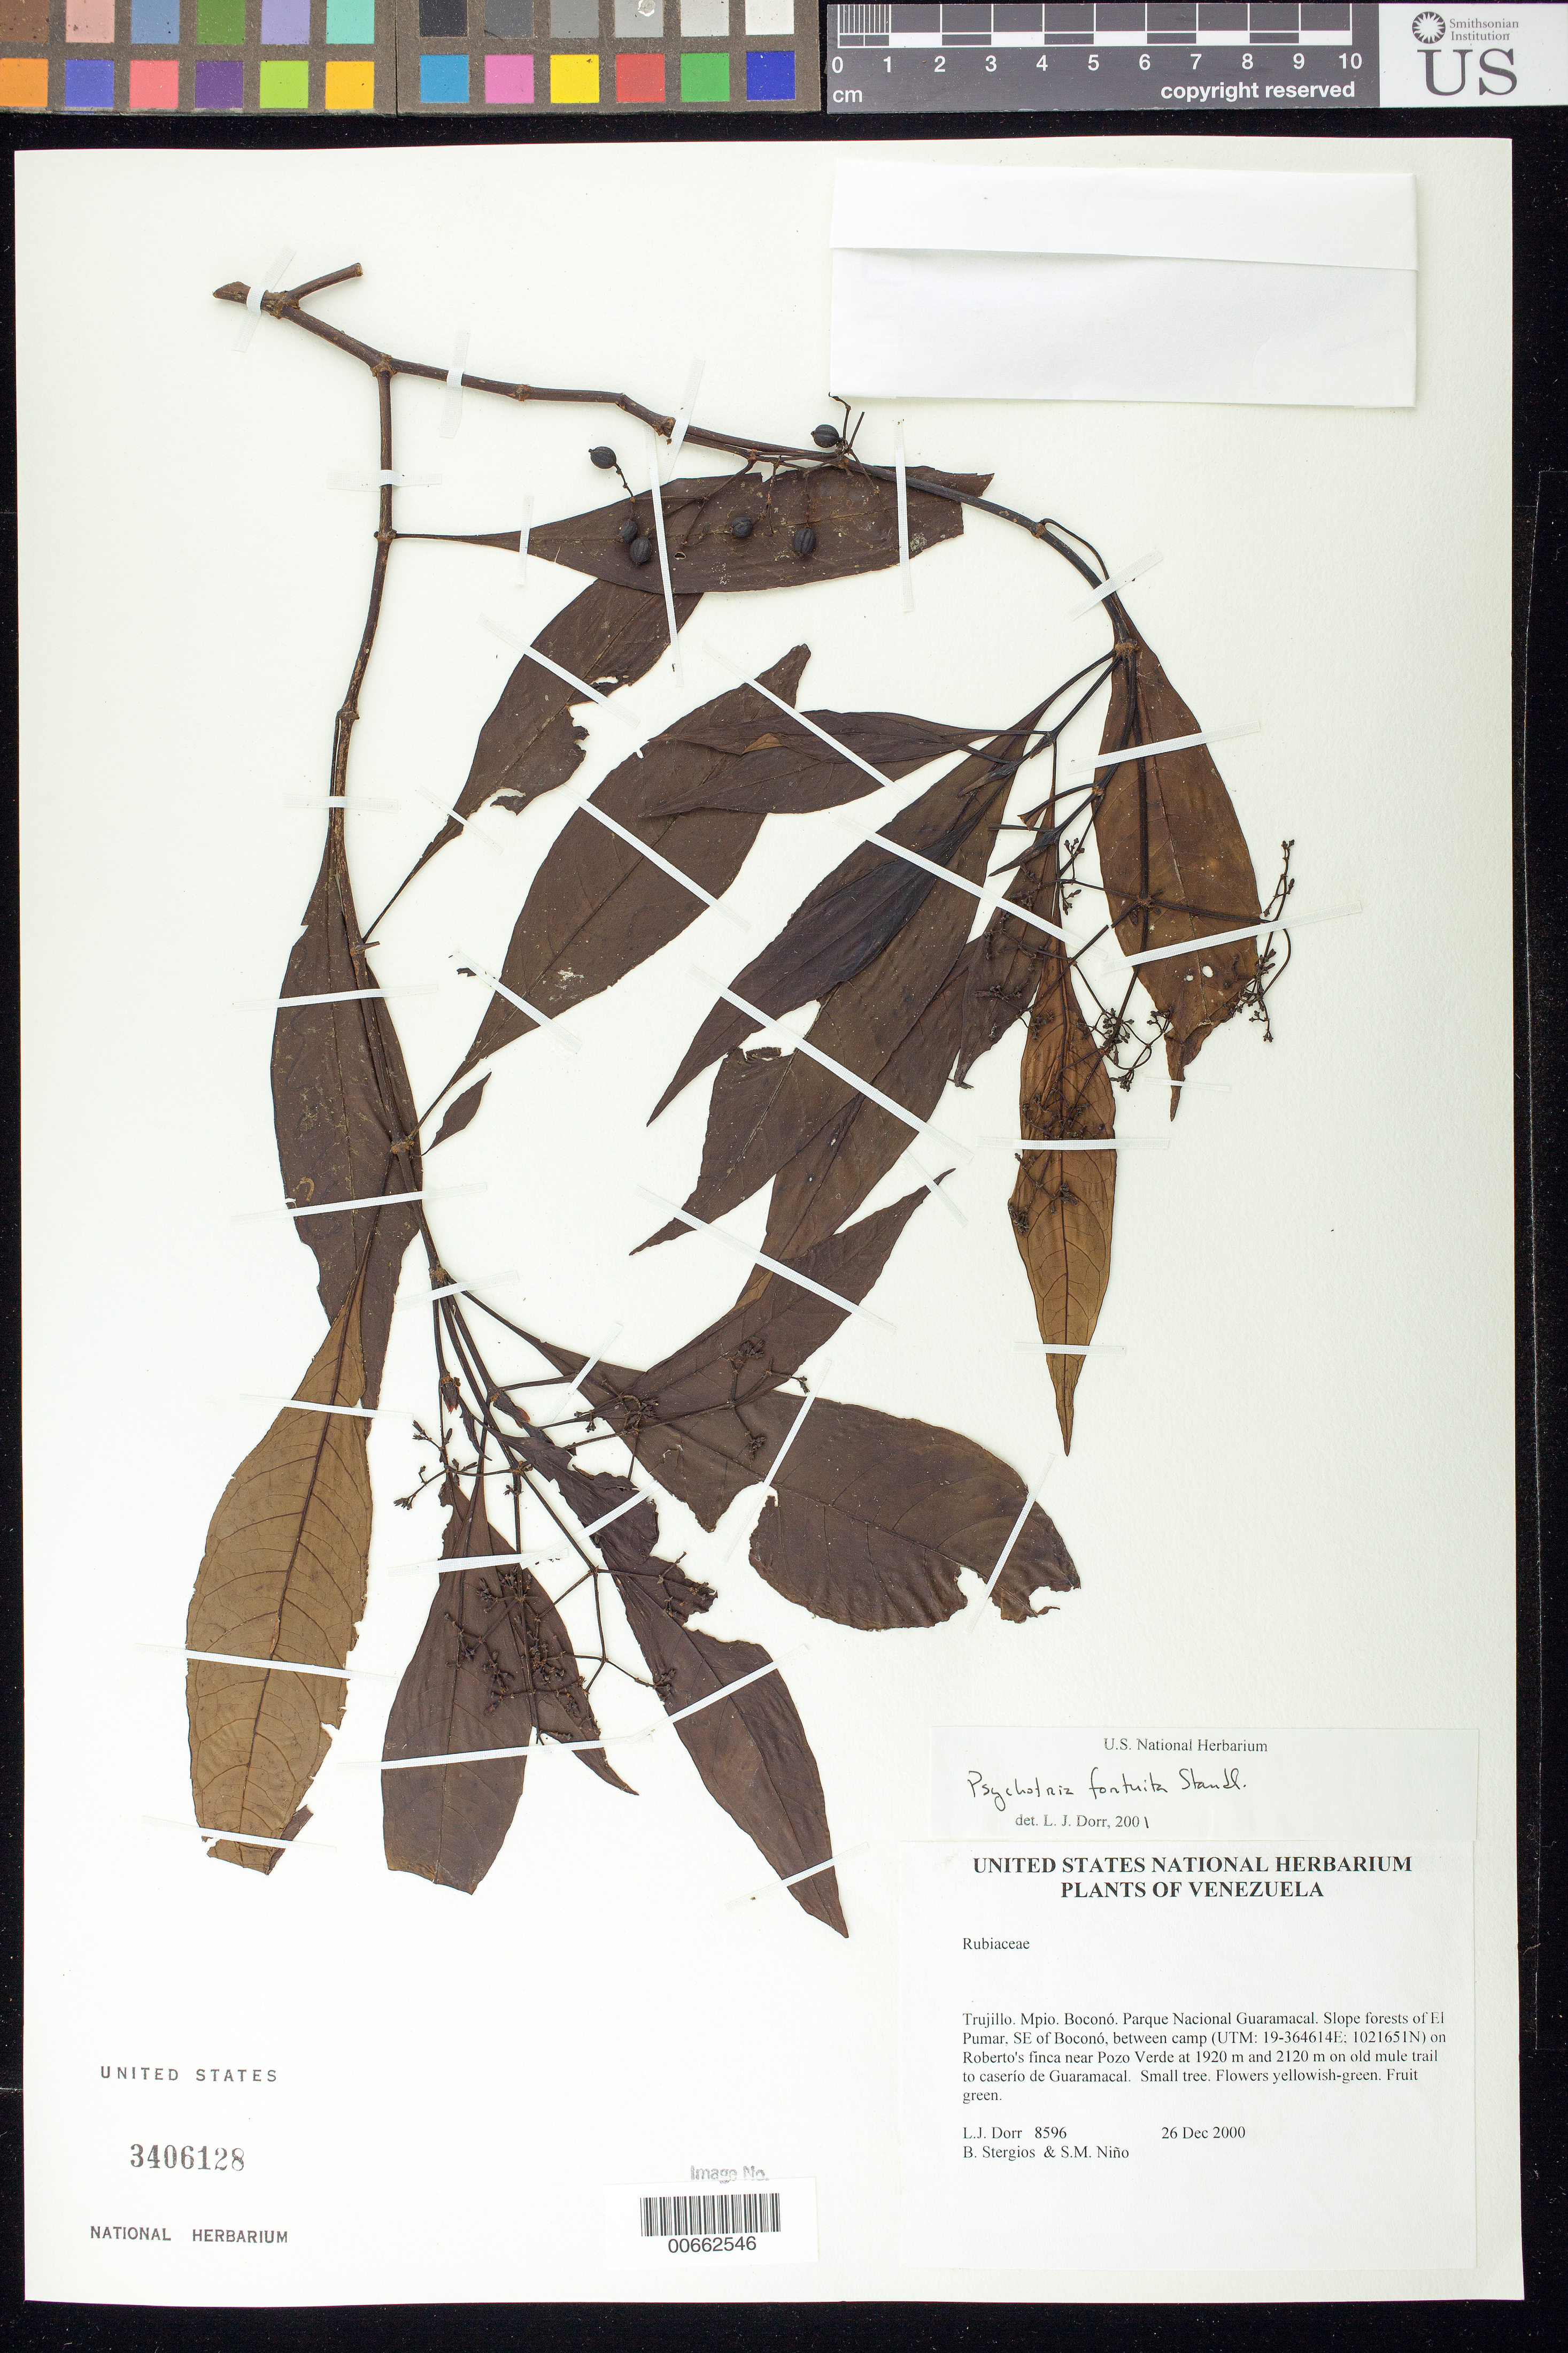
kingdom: Plantae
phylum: Tracheophyta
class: Magnoliopsida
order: Gentianales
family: Rubiaceae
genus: Psychotria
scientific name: Psychotria fortuita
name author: Standl.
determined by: Dorr, L. J., (BOT), Smithsonian Institution - National Museum of Natural History (UNITED STATES)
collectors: L. J. Dorr, B. G. Stergios & S. M. Niño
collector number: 8596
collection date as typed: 26 Dec 2000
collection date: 2000-12-26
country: Venezuela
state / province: Trujillo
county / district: Boconó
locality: Parque Nacional Guaramacal. El Pumar, SE of Boconó, between camp on Roberto's finca near Pozo Verde at 1920 m and 2120 m on old mule trail to caserío de Guaramacal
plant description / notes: MO, PORT, US, VEN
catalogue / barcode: US 3406128